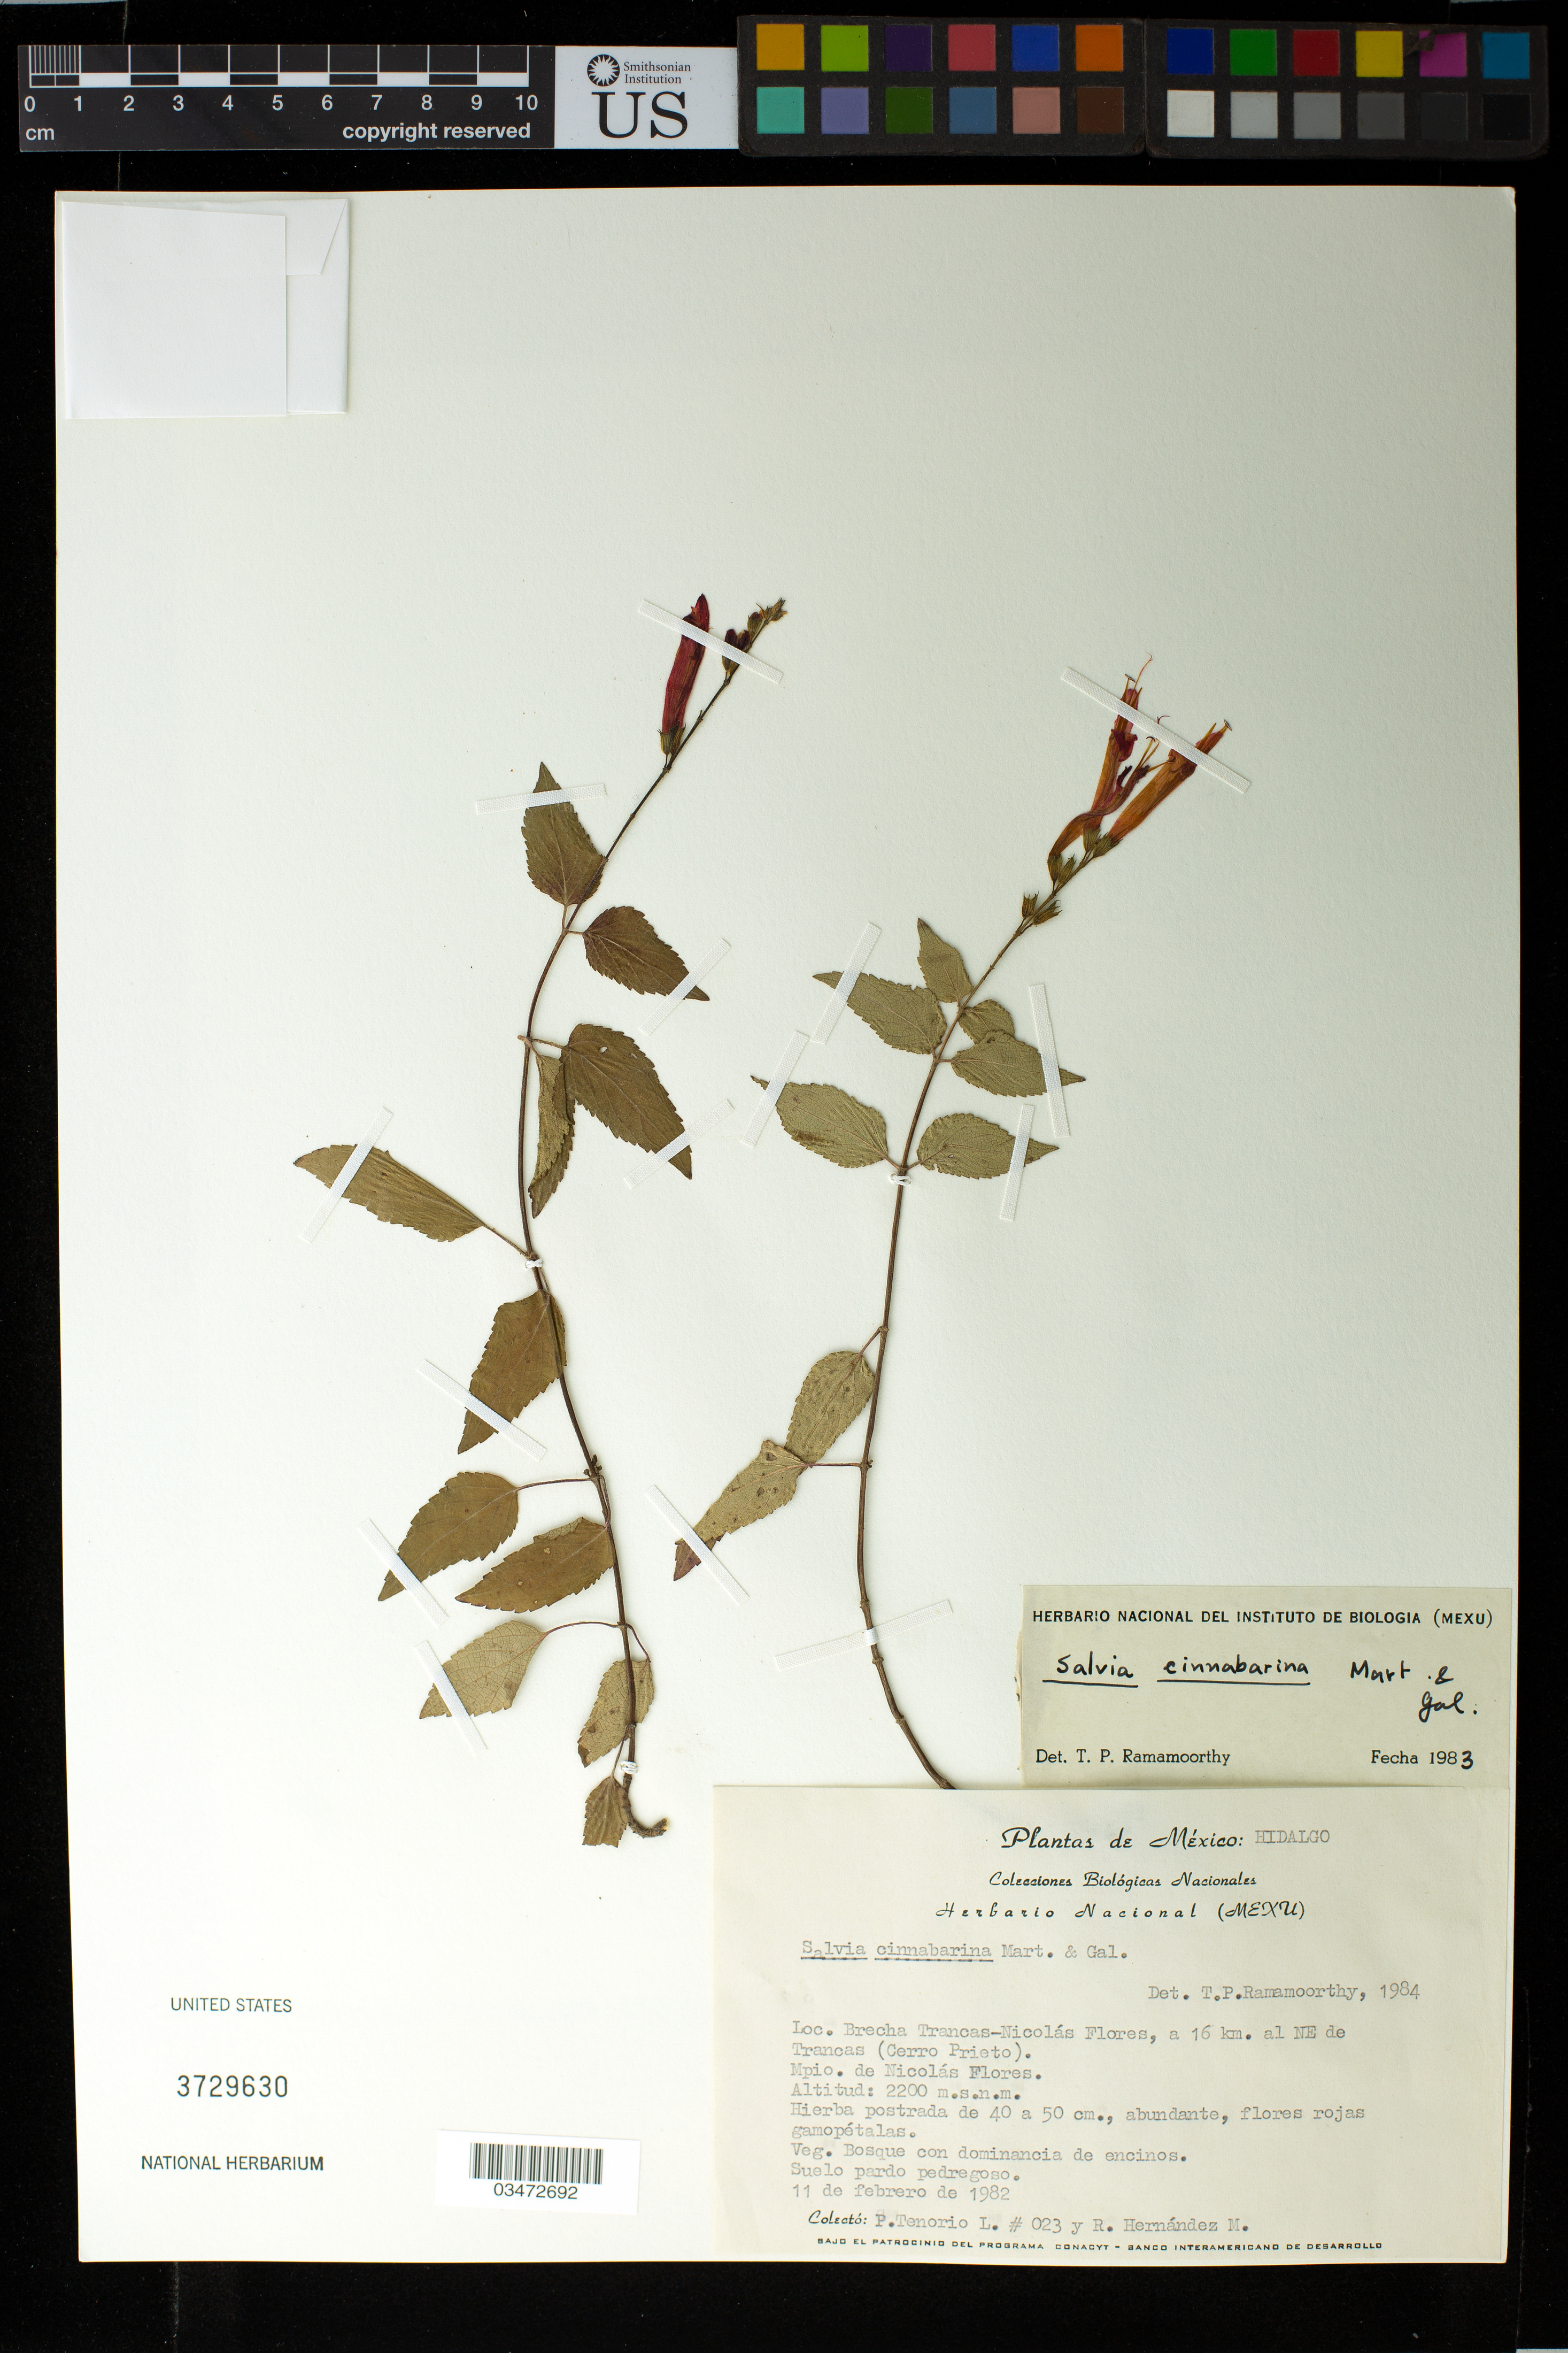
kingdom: Plantae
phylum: Tracheophyta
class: Magnoliopsida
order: Lamiales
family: Lamiaceae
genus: Salvia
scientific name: Salvia cinnabarina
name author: M. Martens & Galeotti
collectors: P. Tenorio L. & R. Hernández M.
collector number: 023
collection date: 1982-02-11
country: Mexico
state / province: Hidalgo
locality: Brecha Trancas-Nicolas Flores, a 16 km. al NE de Trancas (Cerro Prieto). Mpio. de Nicolas Flores.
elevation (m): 2200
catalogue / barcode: US 3729630